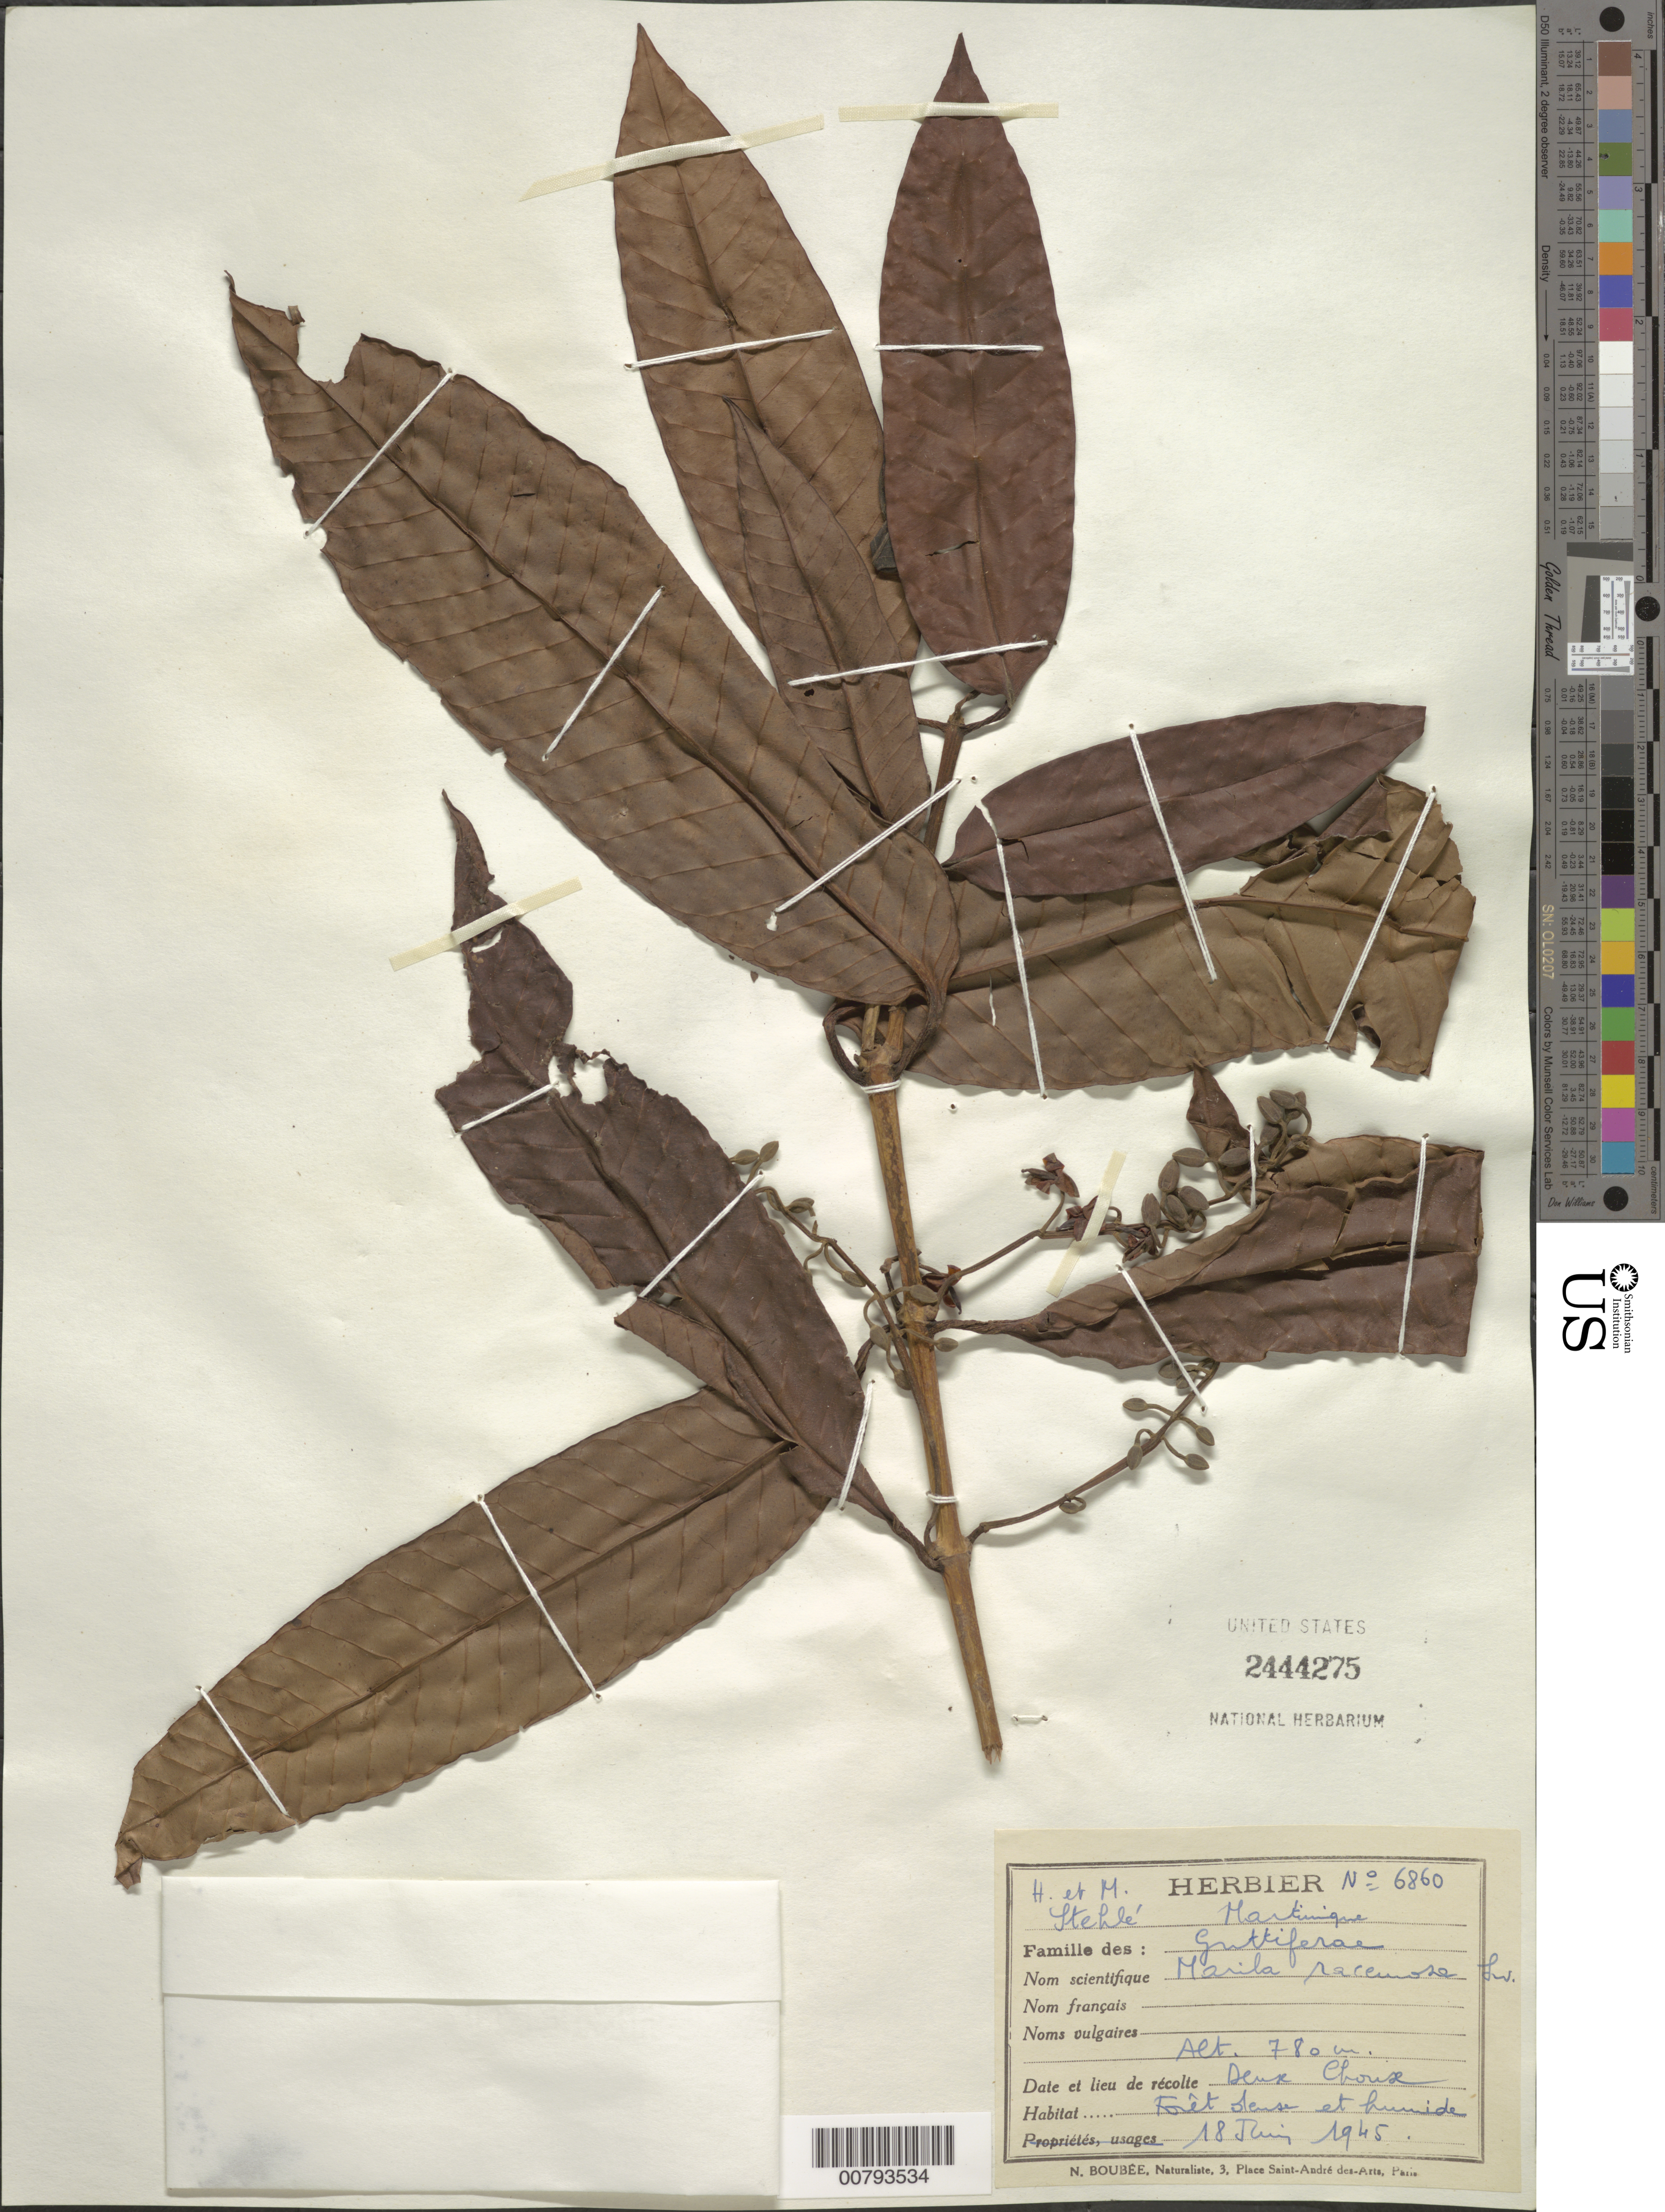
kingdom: Plantae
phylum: Tracheophyta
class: Magnoliopsida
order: Malpighiales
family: Calophyllaceae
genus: Marila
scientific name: Marila racemosa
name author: Sw.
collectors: H. Stehlé & M. Stehlé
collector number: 6860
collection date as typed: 18 Jun 1945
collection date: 1945-06-18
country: Martinique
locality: Deux Choux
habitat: Dense rainforest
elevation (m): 780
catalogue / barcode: US 2444275